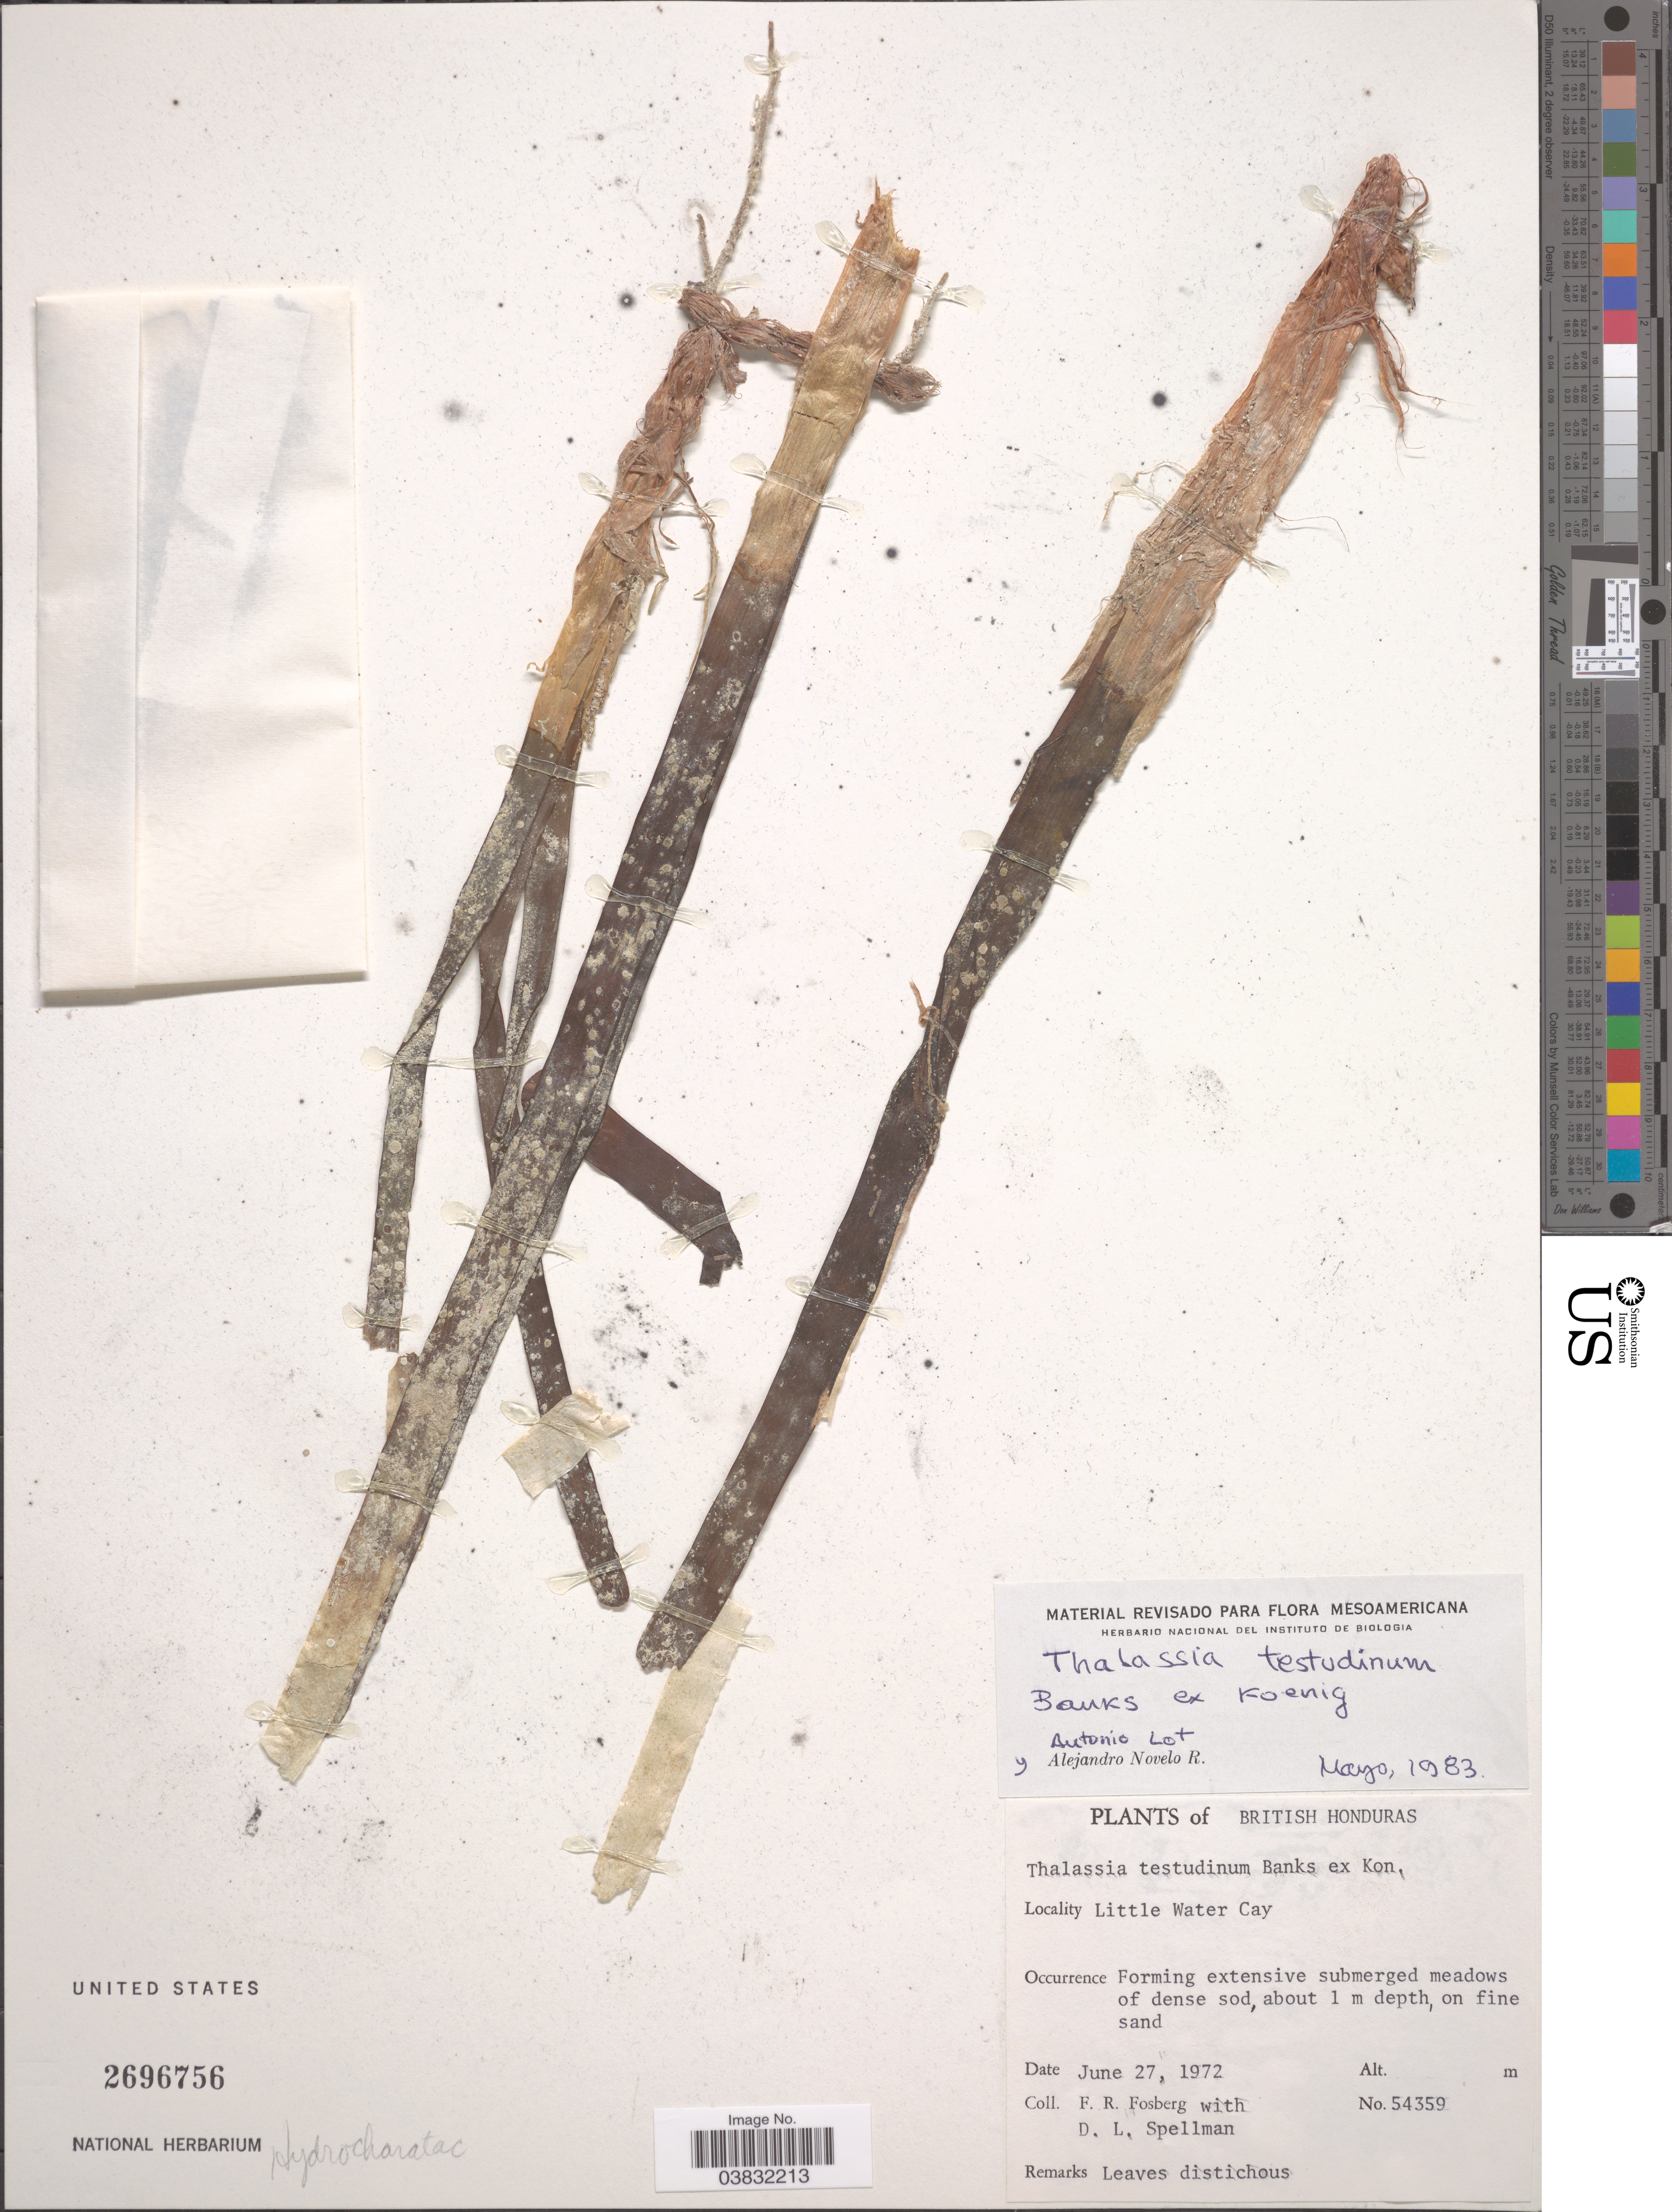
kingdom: Plantae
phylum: Tracheophyta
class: Liliopsida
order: Alismatales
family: Hydrocharitaceae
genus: Thalassia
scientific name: Thalassia testudinum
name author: Banks & Sol. ex K.D. Koenig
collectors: F. R. Fosberg & D. L. Spellman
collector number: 54359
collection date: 1972-06-27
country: Belize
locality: British Honduras. Little Water Cay.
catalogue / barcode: US 2696756